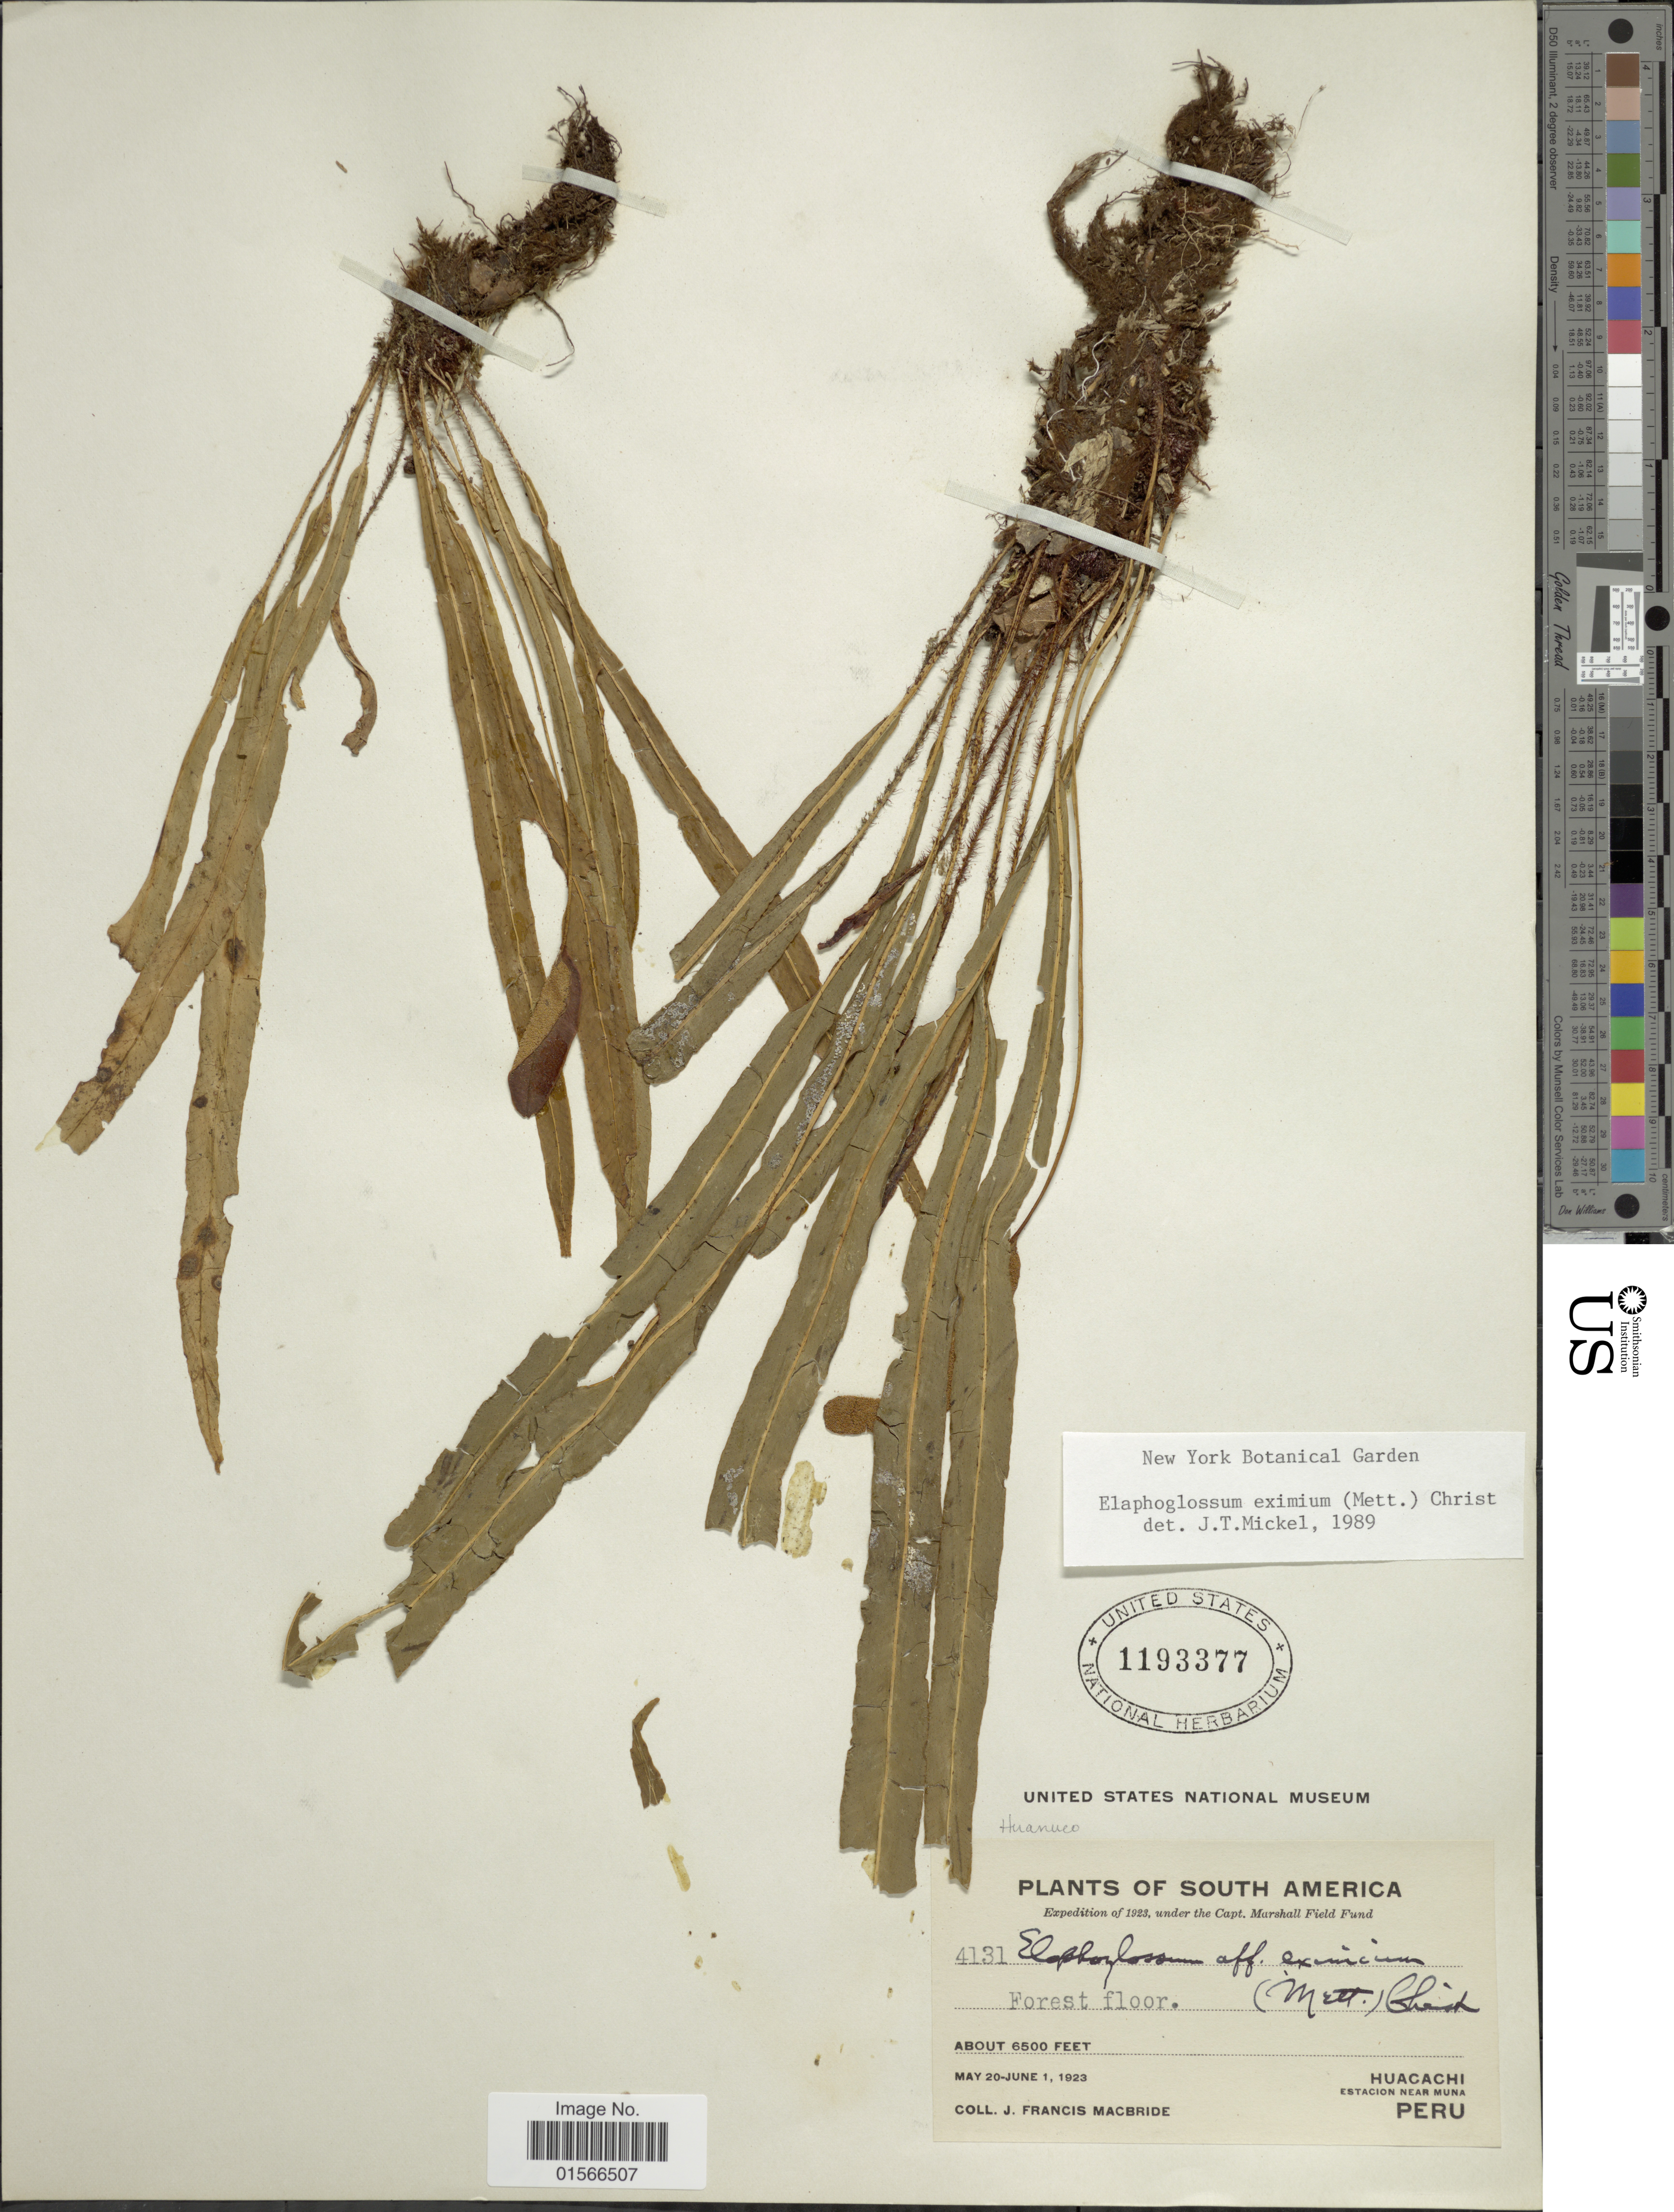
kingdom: Plantae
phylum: Tracheophyta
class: Polypodiopsida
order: Polypodiales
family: Dryopteridaceae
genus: Elaphoglossum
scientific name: Elaphoglossum eximium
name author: (Mett.) Christ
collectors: J. F. Macbride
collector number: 4131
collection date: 1923-05-20/1923-06-01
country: Peru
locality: Forest floor, Huacachi, Estacion near Muna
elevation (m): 1981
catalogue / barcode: US 1193377